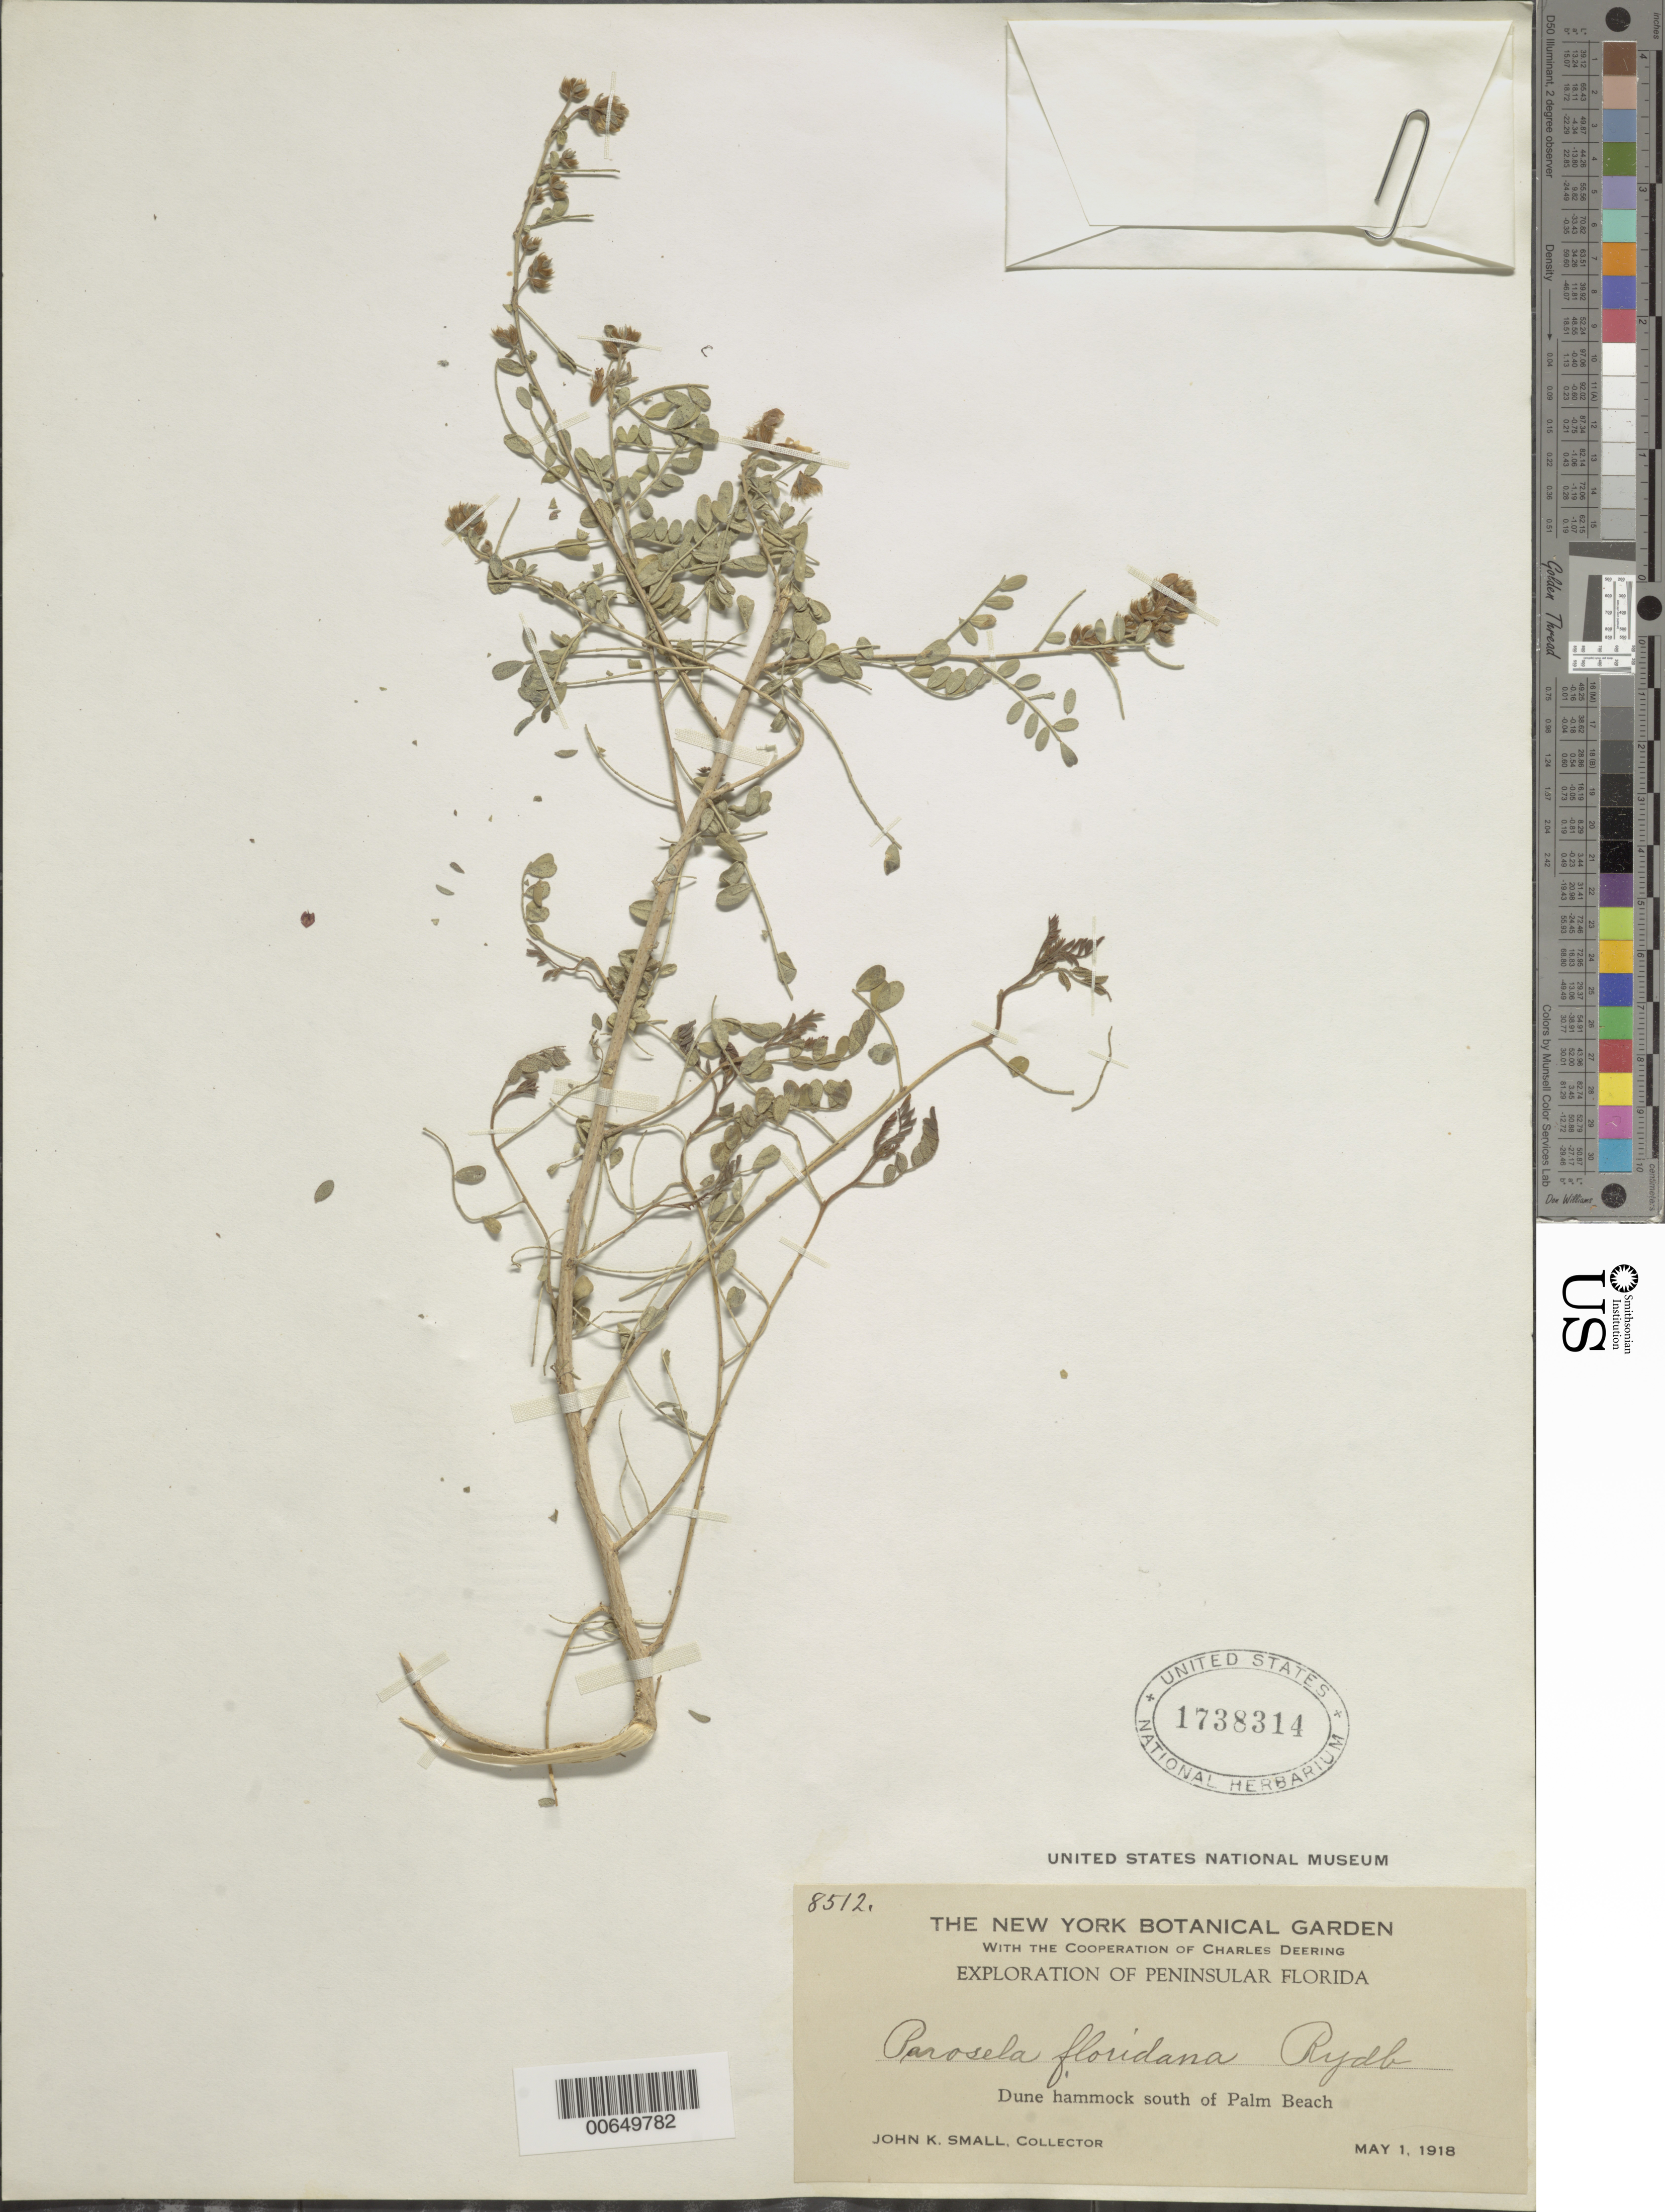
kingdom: Plantae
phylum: Tracheophyta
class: Magnoliopsida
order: Fabales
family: Fabaceae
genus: Dalea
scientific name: Dalea carthagenensis var. floridana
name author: (Rydb.) Barneby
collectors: J. K. Small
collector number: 8512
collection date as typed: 05 Jan 1918 or 01 May 1918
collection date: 1918-01-05 or 1918-05-01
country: United States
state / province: Florida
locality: Dune hammock S of Palm Beach.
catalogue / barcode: US 1738314